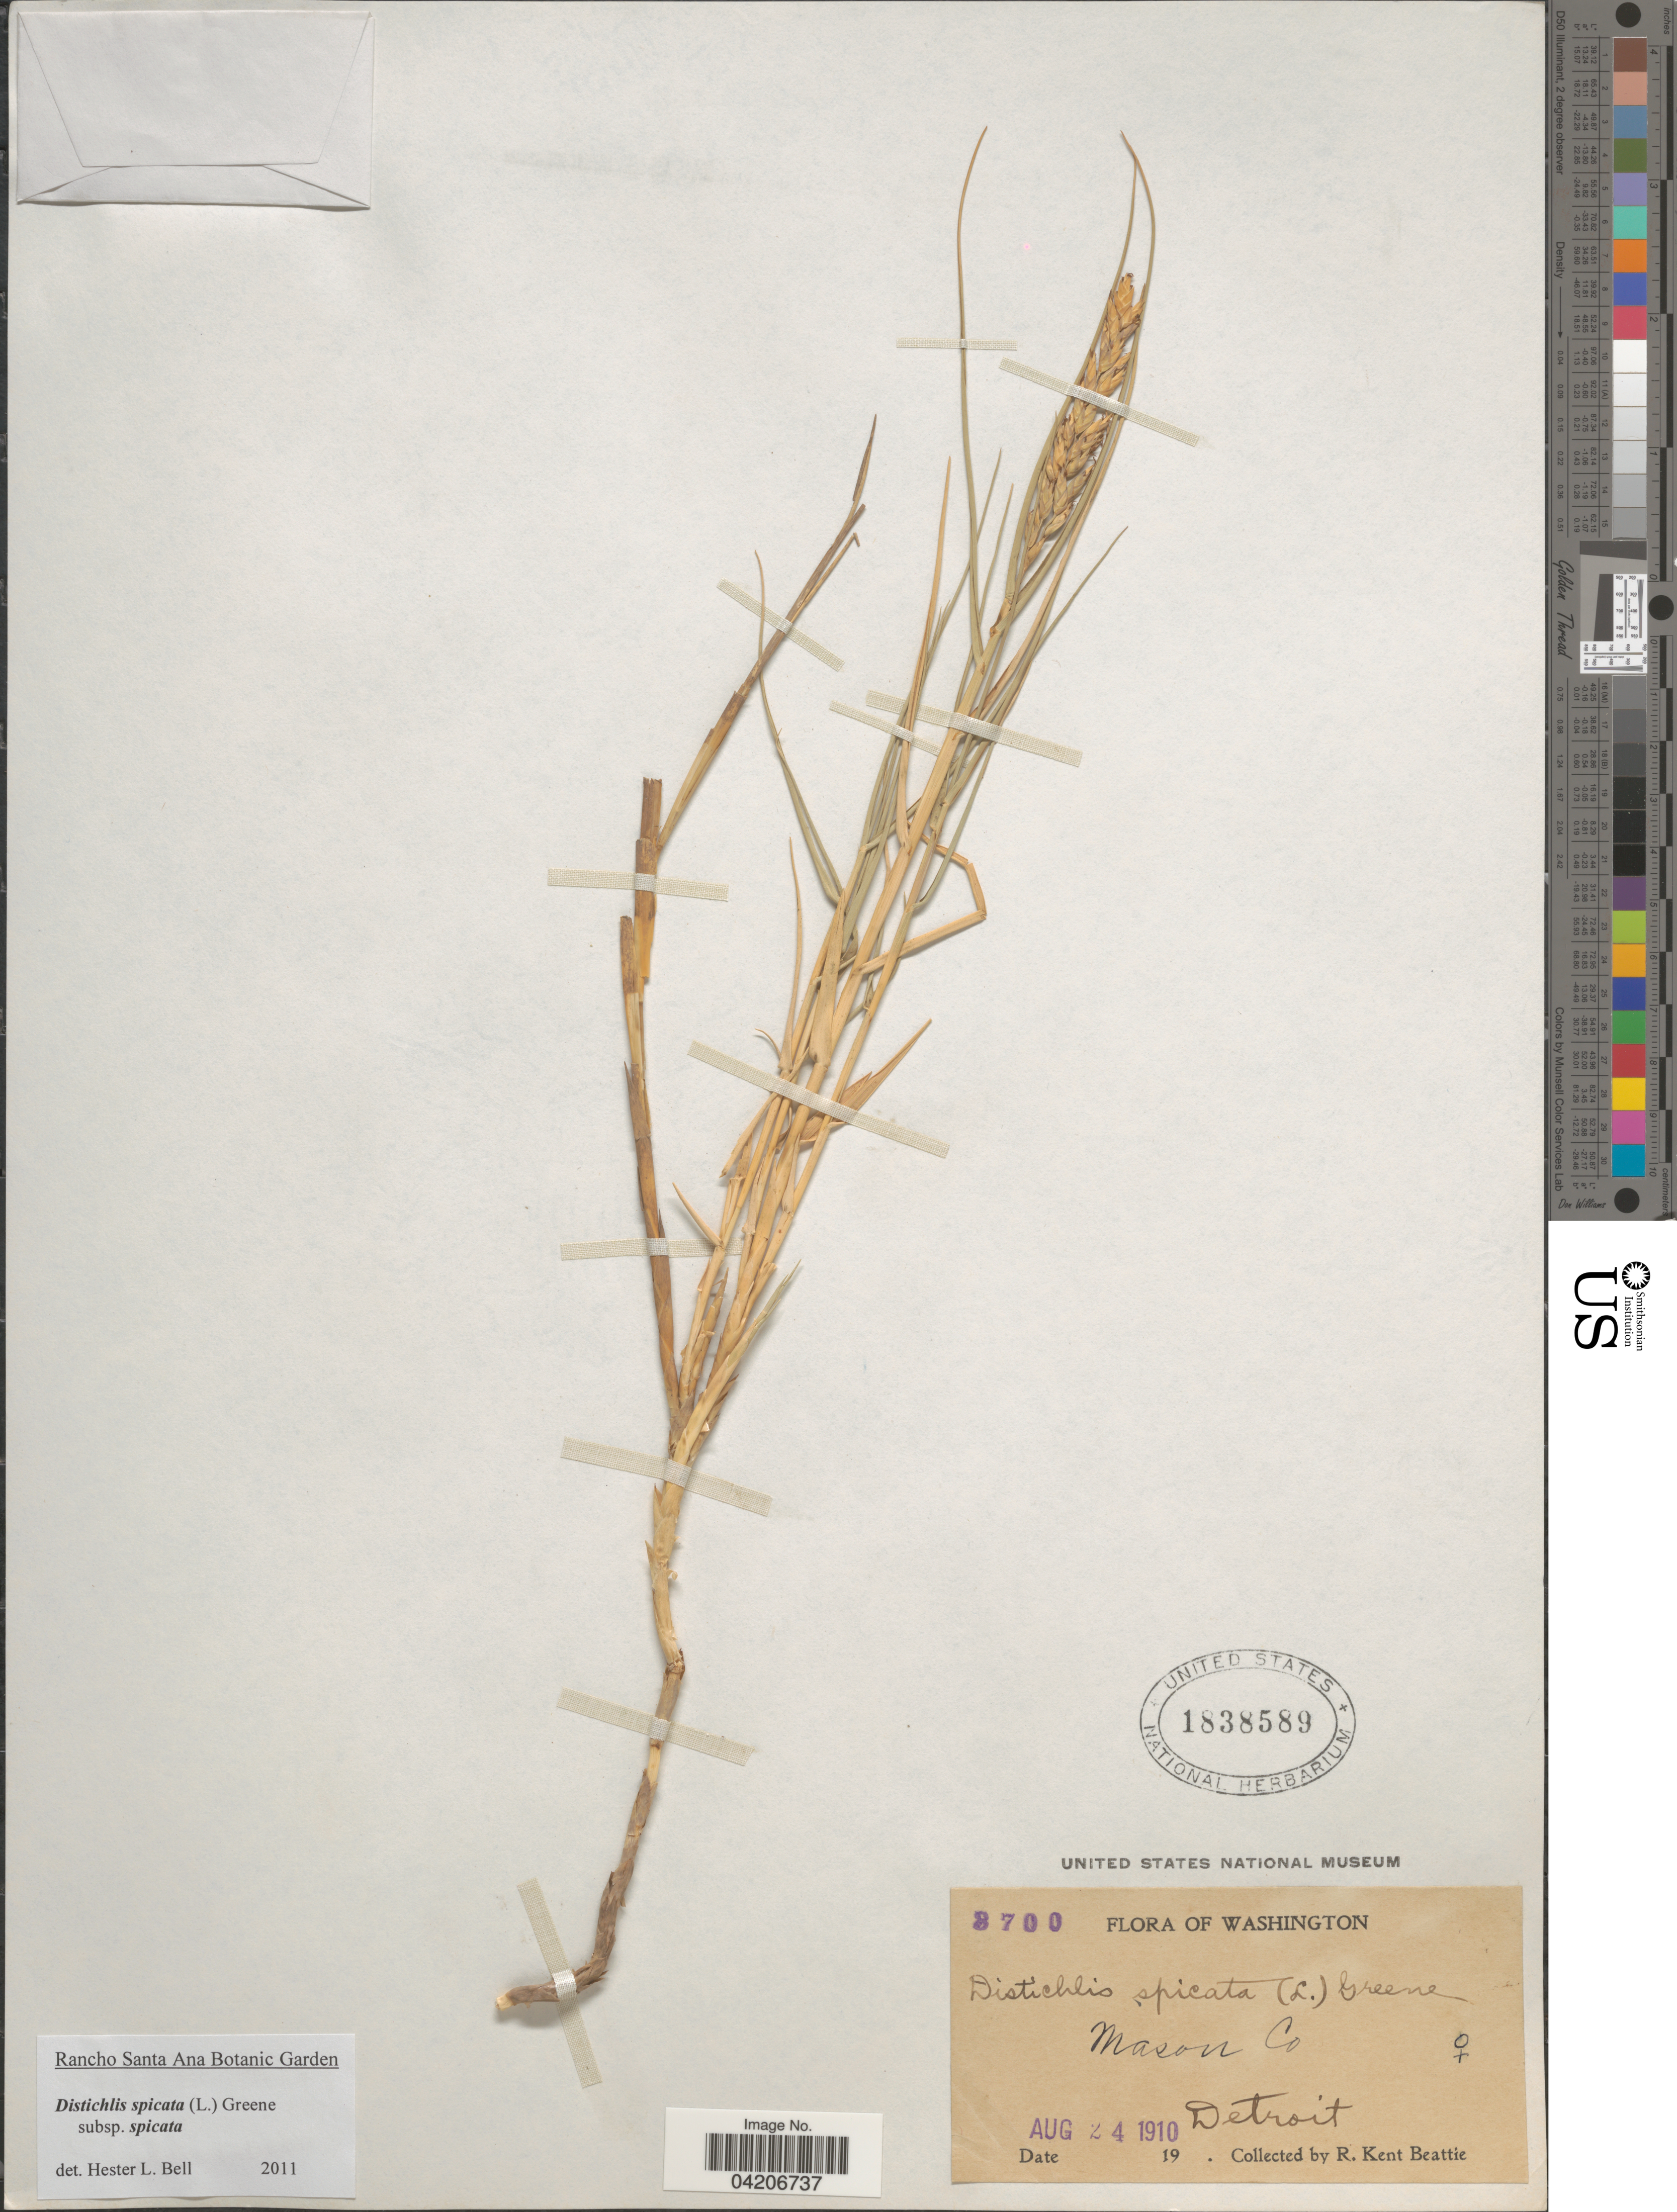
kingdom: Plantae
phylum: Tracheophyta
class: Liliopsida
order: Poales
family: Poaceae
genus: Distichlis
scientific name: Distichlis spicata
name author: (L.) Greene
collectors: R. K. Beattie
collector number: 3700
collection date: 1910-08-24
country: United States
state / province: Washington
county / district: Mason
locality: Mason Co. Detroit.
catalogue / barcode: US 1838589